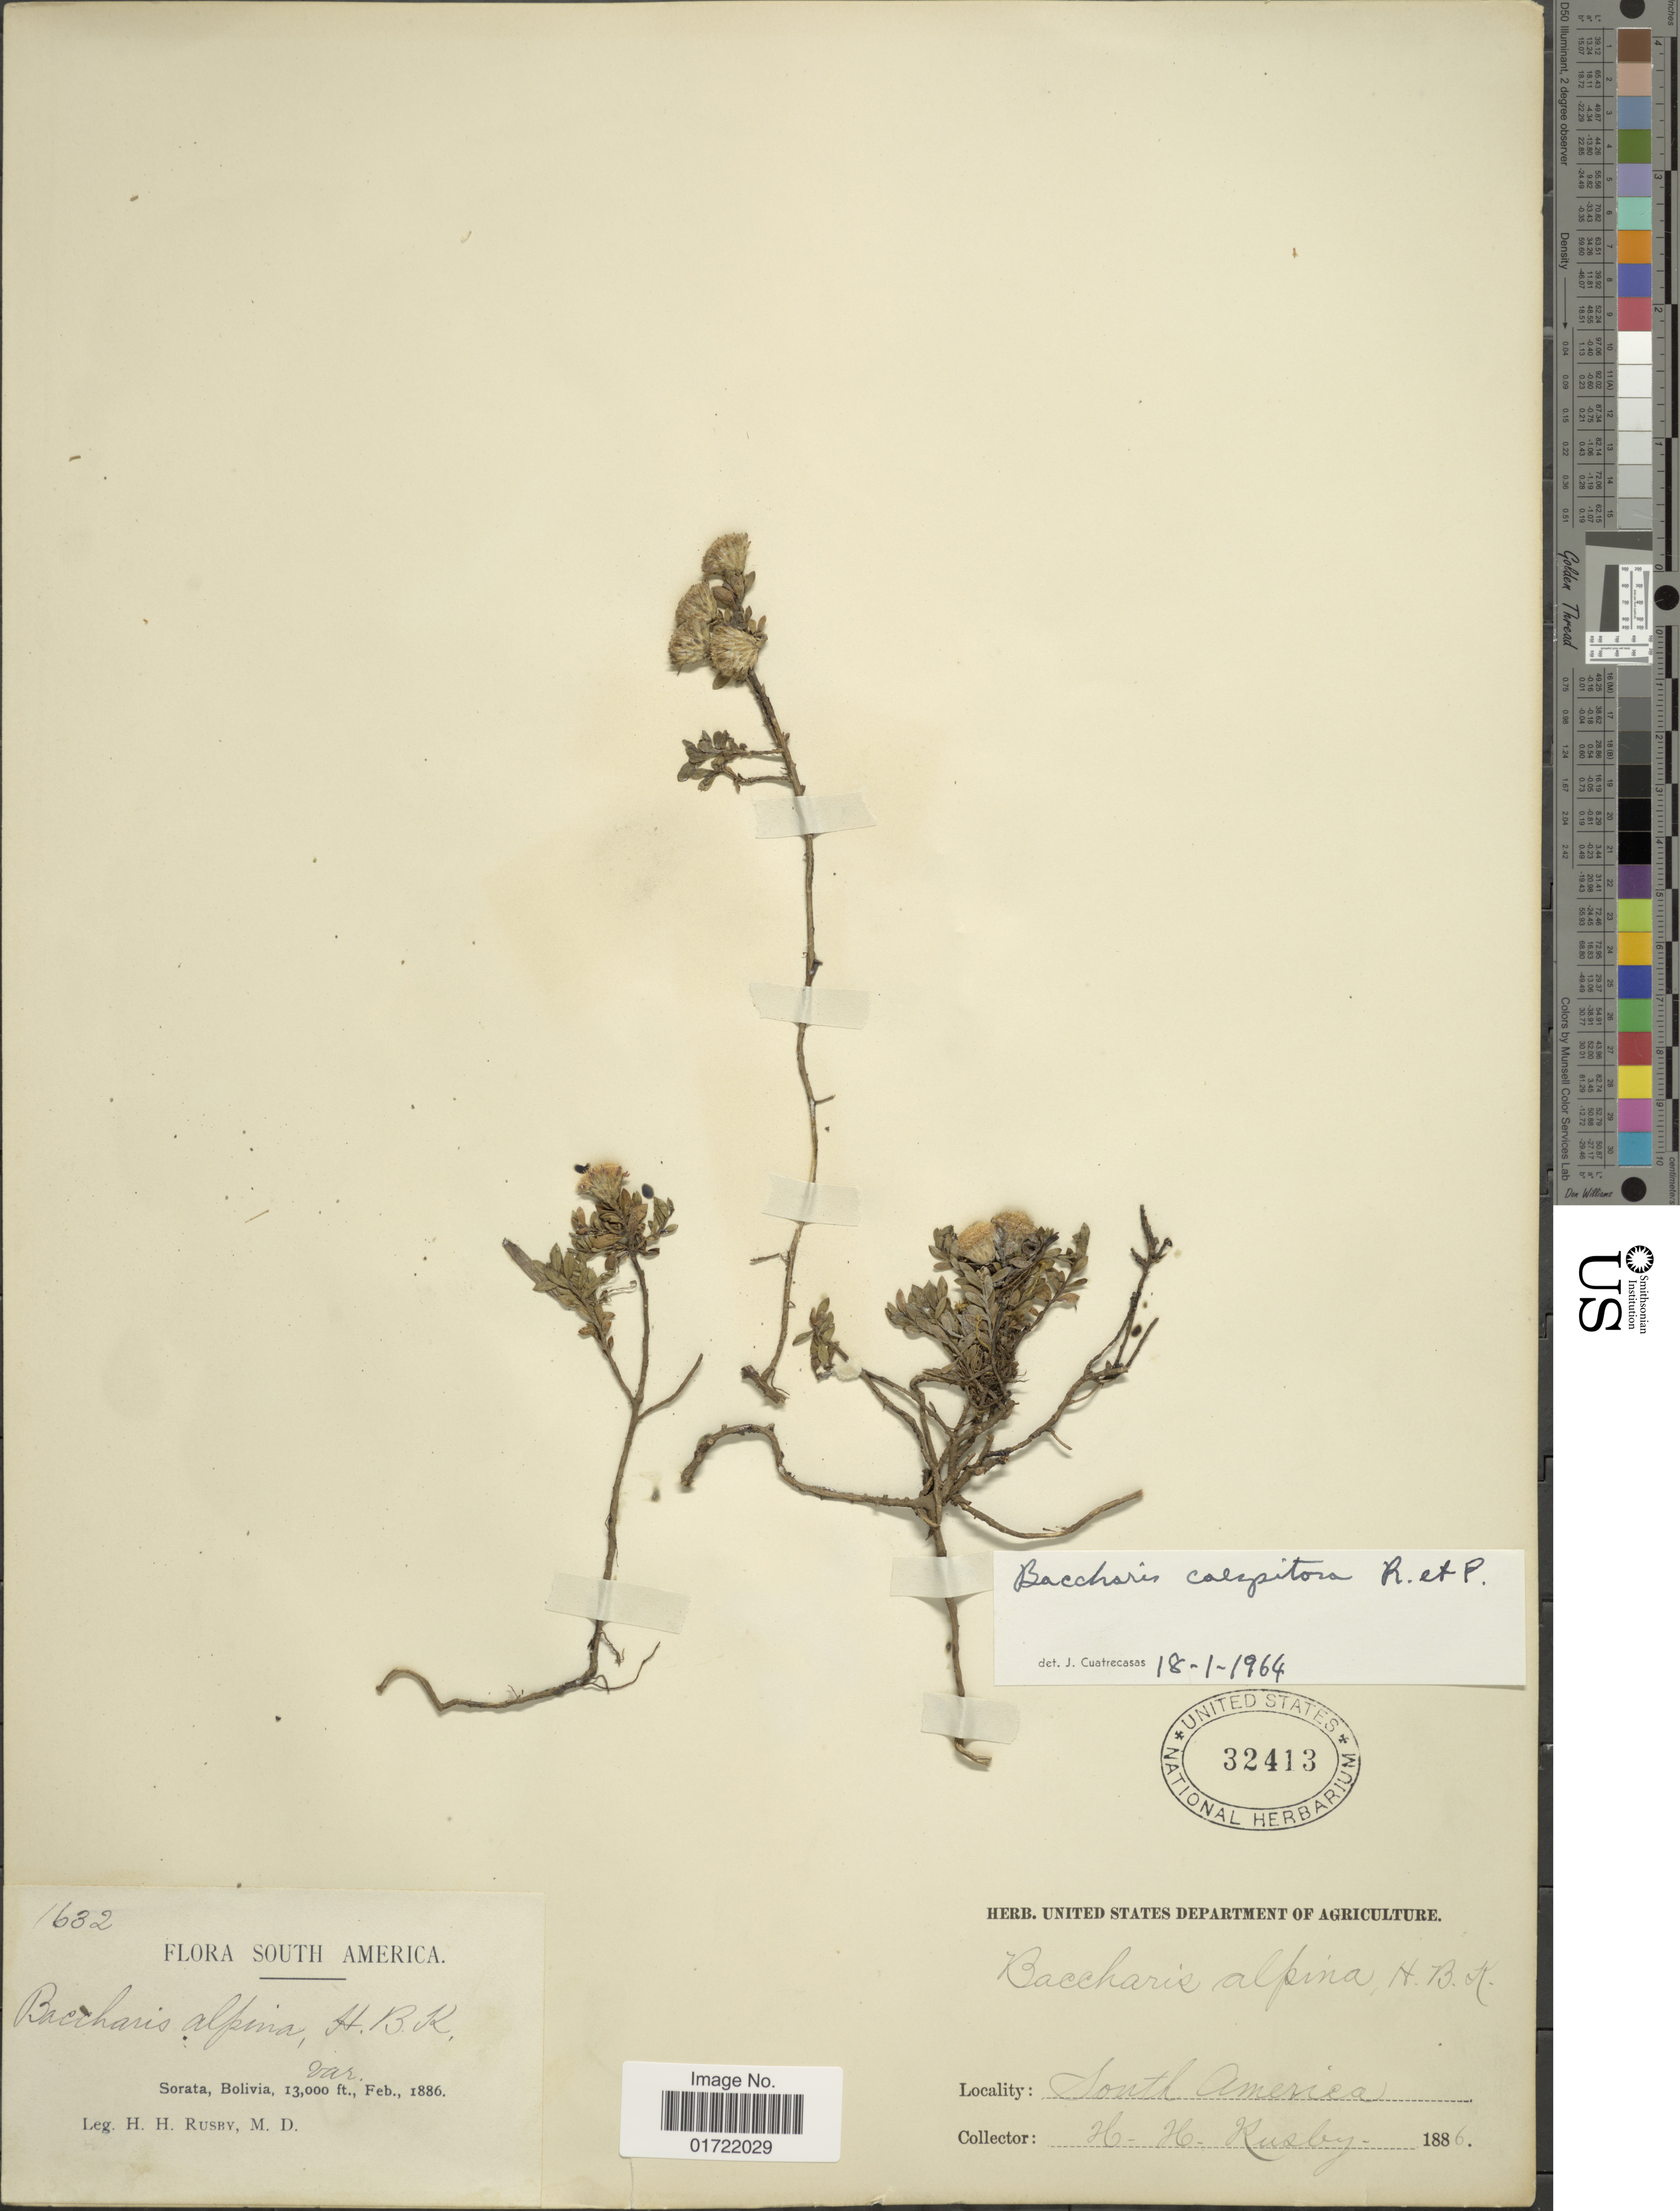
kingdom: Plantae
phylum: Tracheophyta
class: Magnoliopsida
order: Asterales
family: Asteraceae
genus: Baccharis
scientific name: Baccharis caespitosa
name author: (Ruiz & Pav.) Pers.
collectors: H. H. Rusby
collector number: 1632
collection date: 1886-02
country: Bolivia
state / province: La Páz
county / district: Larecaja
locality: Sorata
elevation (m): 3962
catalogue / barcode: US 32413